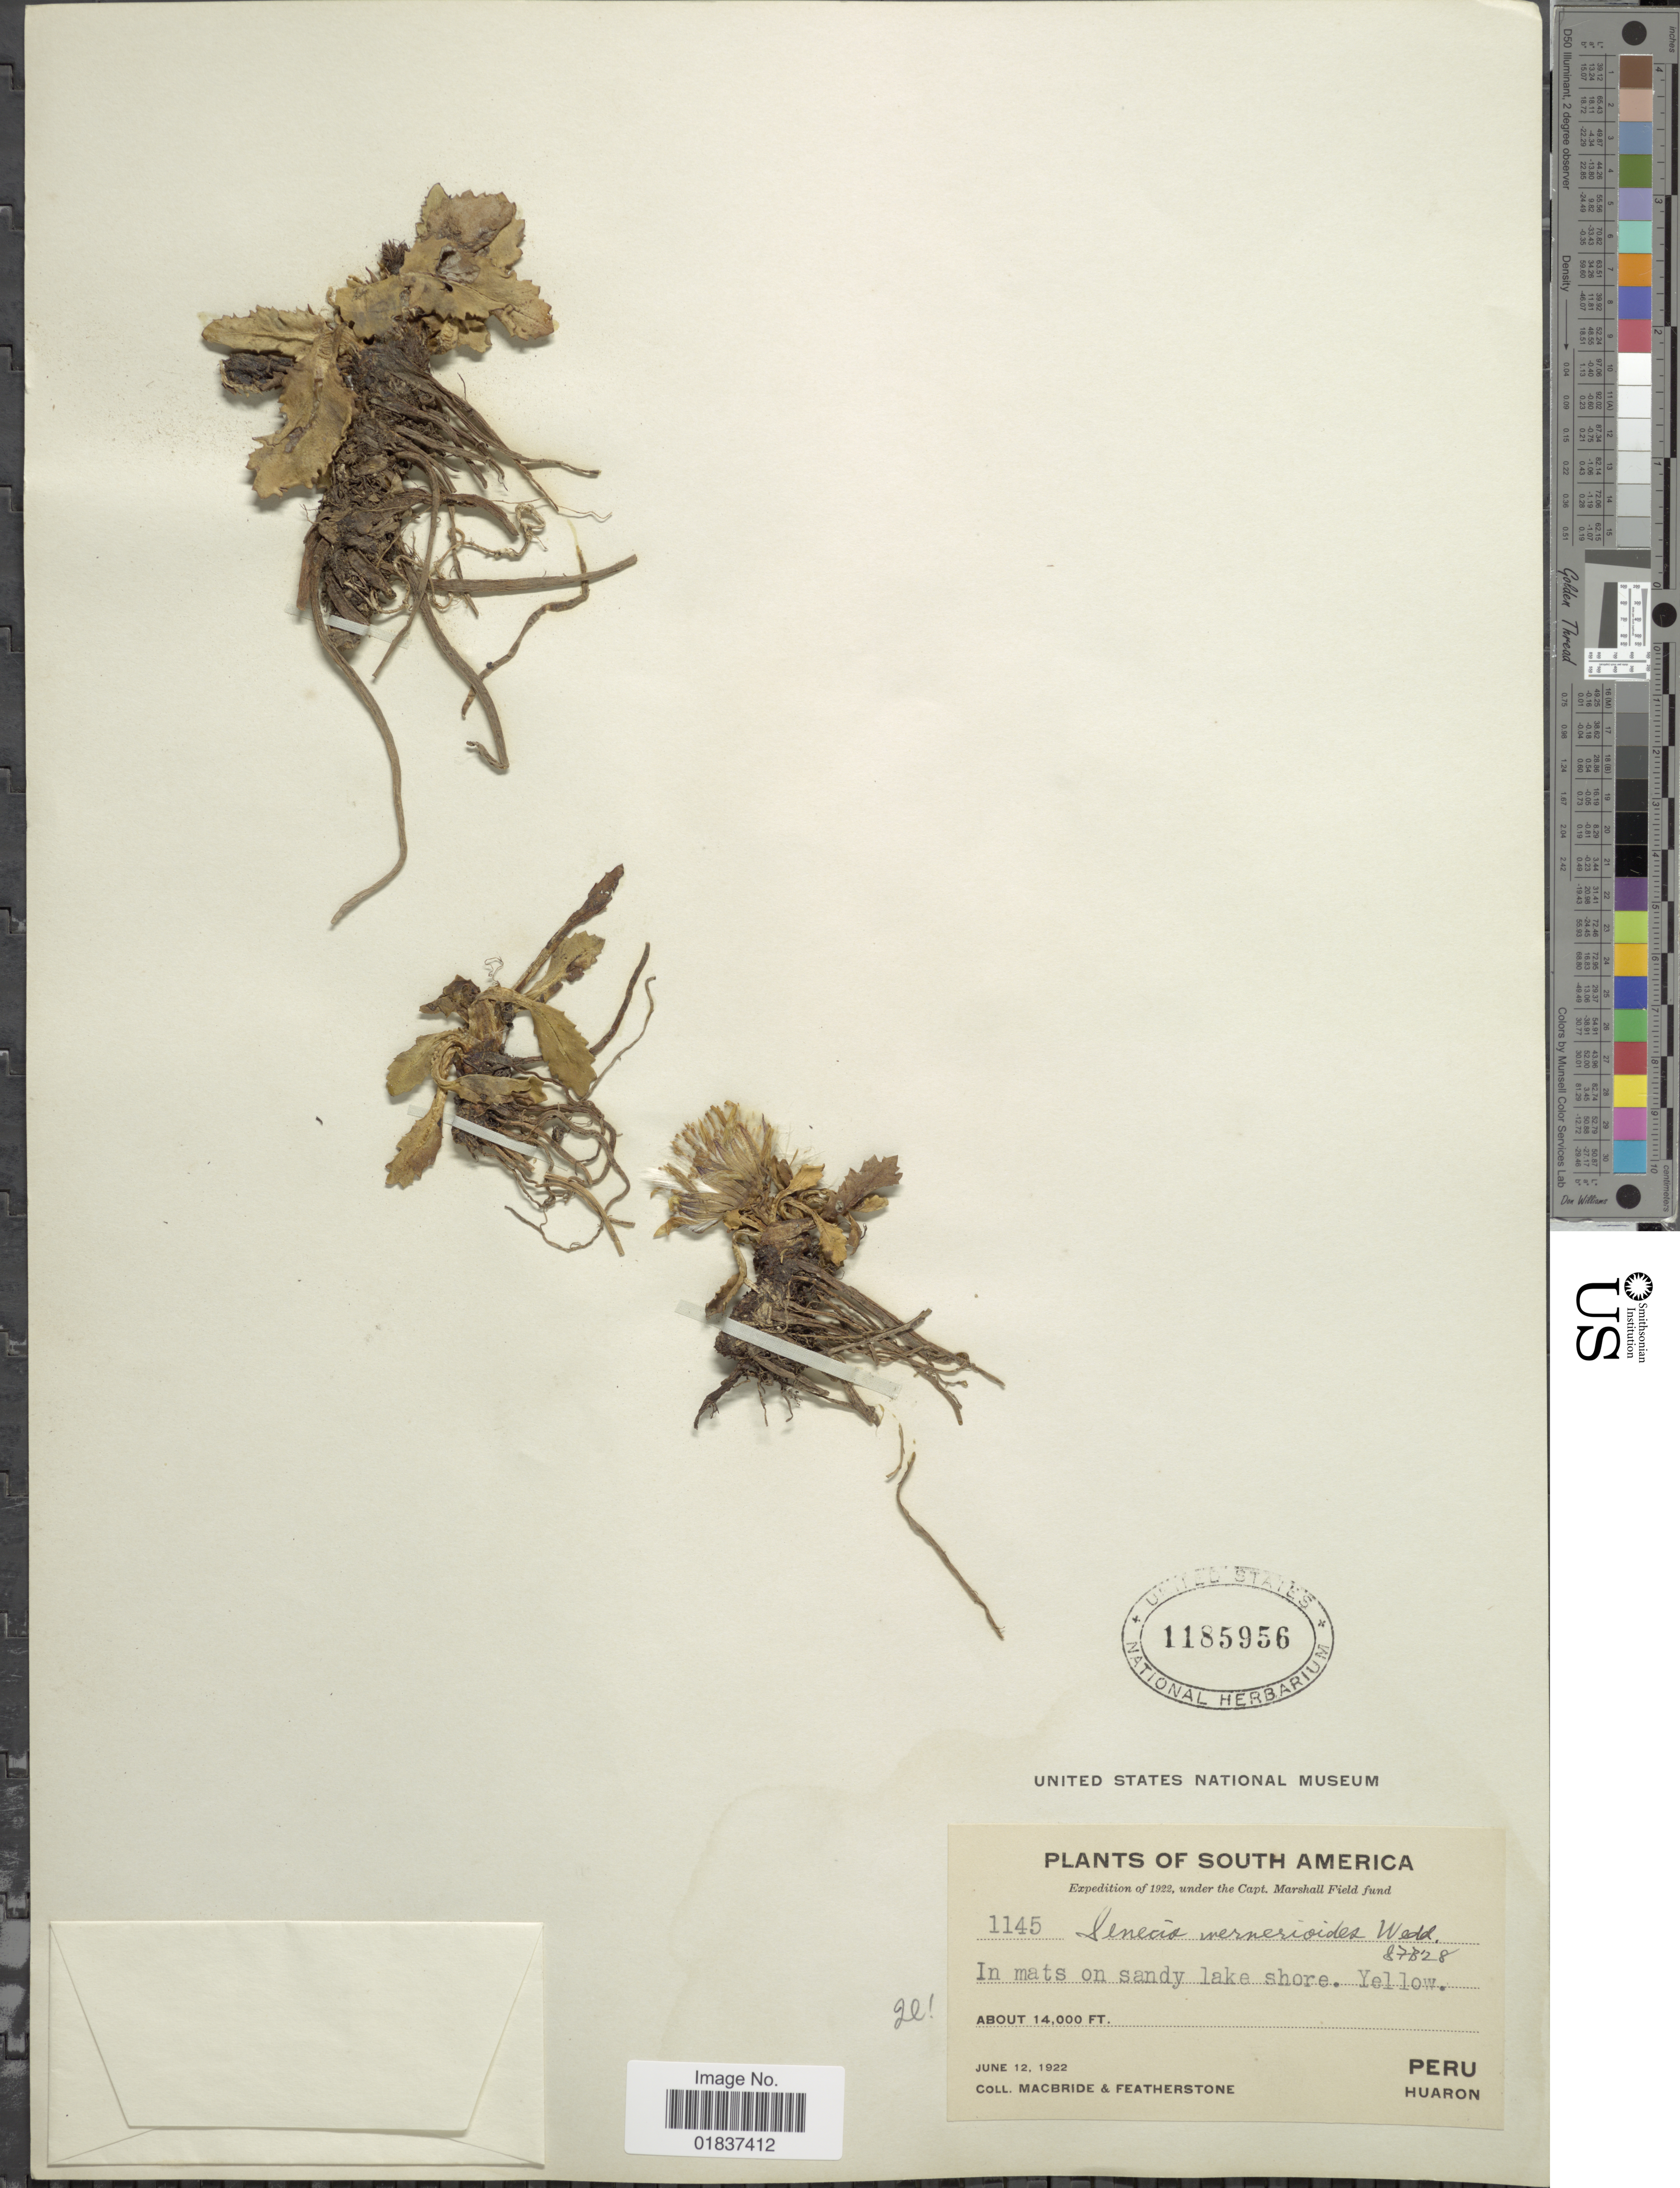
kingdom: Plantae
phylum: Tracheophyta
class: Magnoliopsida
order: Asterales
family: Asteraceae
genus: Senecio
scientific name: Senecio breviscapus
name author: DC.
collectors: J. F. Macbride & -. Featherstone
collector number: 1145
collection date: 1922-06-12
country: Peru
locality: Huaron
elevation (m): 4267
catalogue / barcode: US 1185956